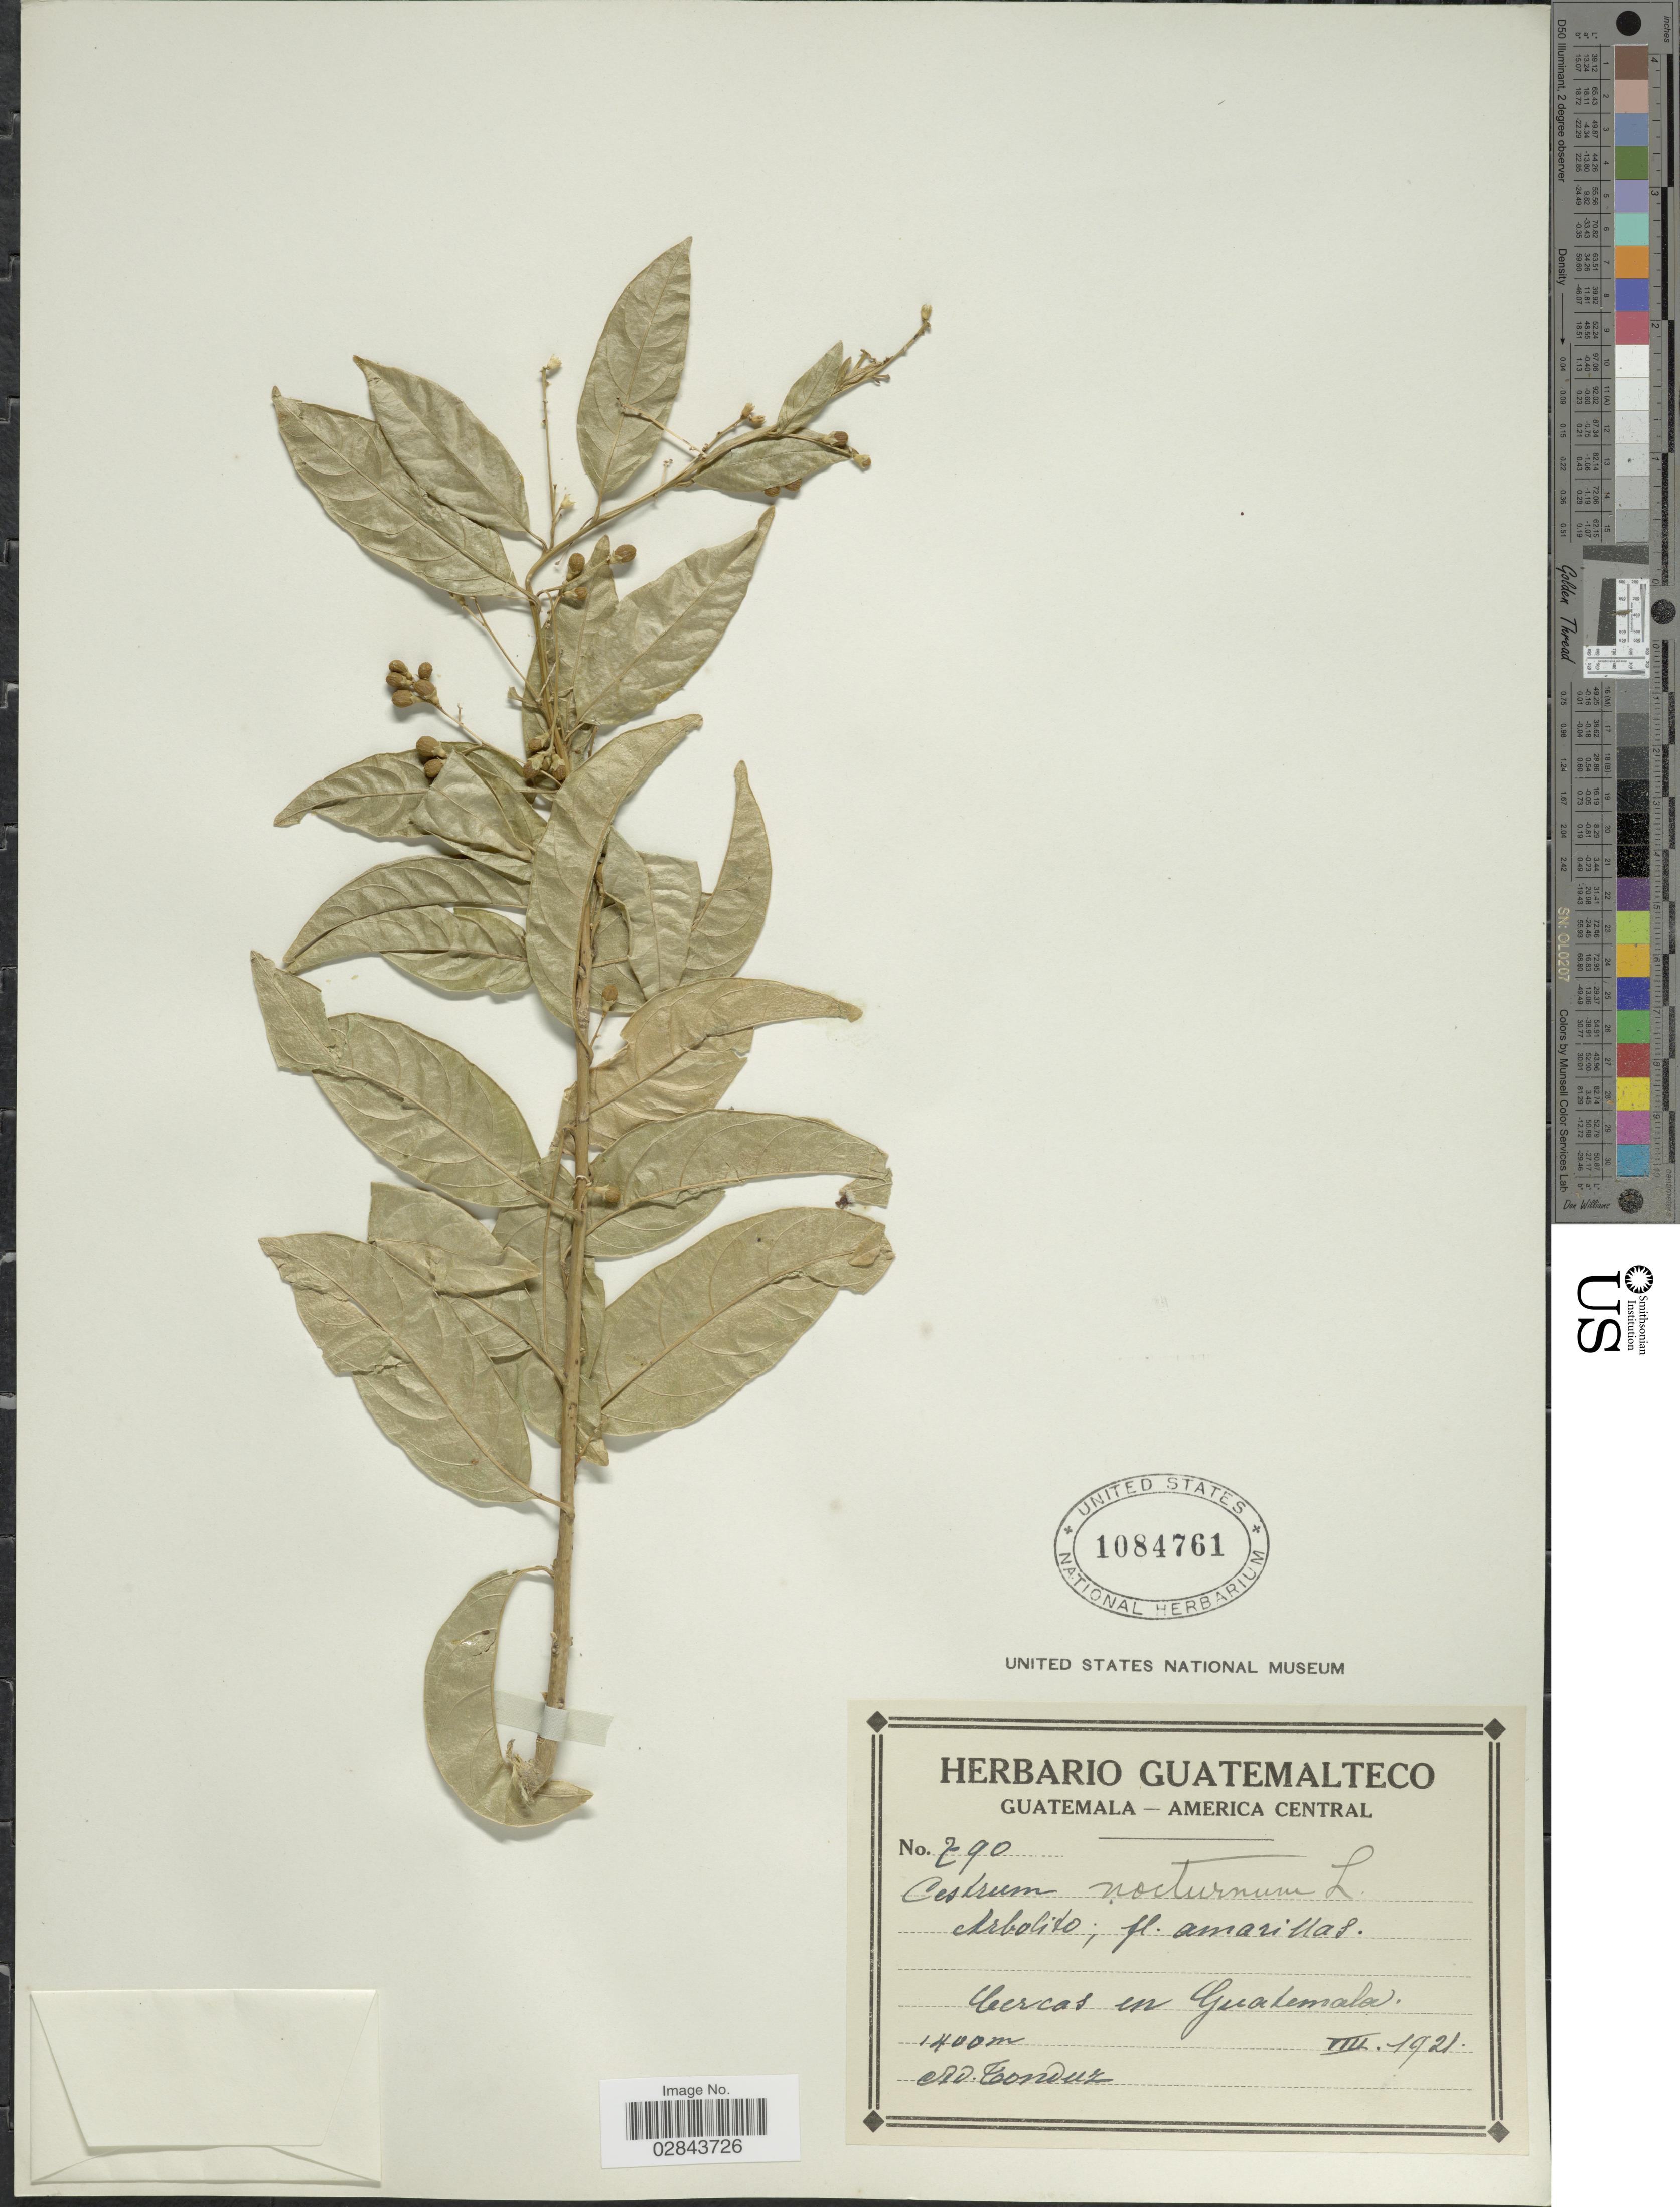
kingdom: Plantae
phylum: Tracheophyta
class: Magnoliopsida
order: Solanales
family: Solanaceae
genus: Cestrum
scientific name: Cestrum nocturnum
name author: L.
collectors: A. Tonduz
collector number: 790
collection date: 1921-08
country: Guatemala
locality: Cercas en Guatemala.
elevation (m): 1400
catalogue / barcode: US 1084761